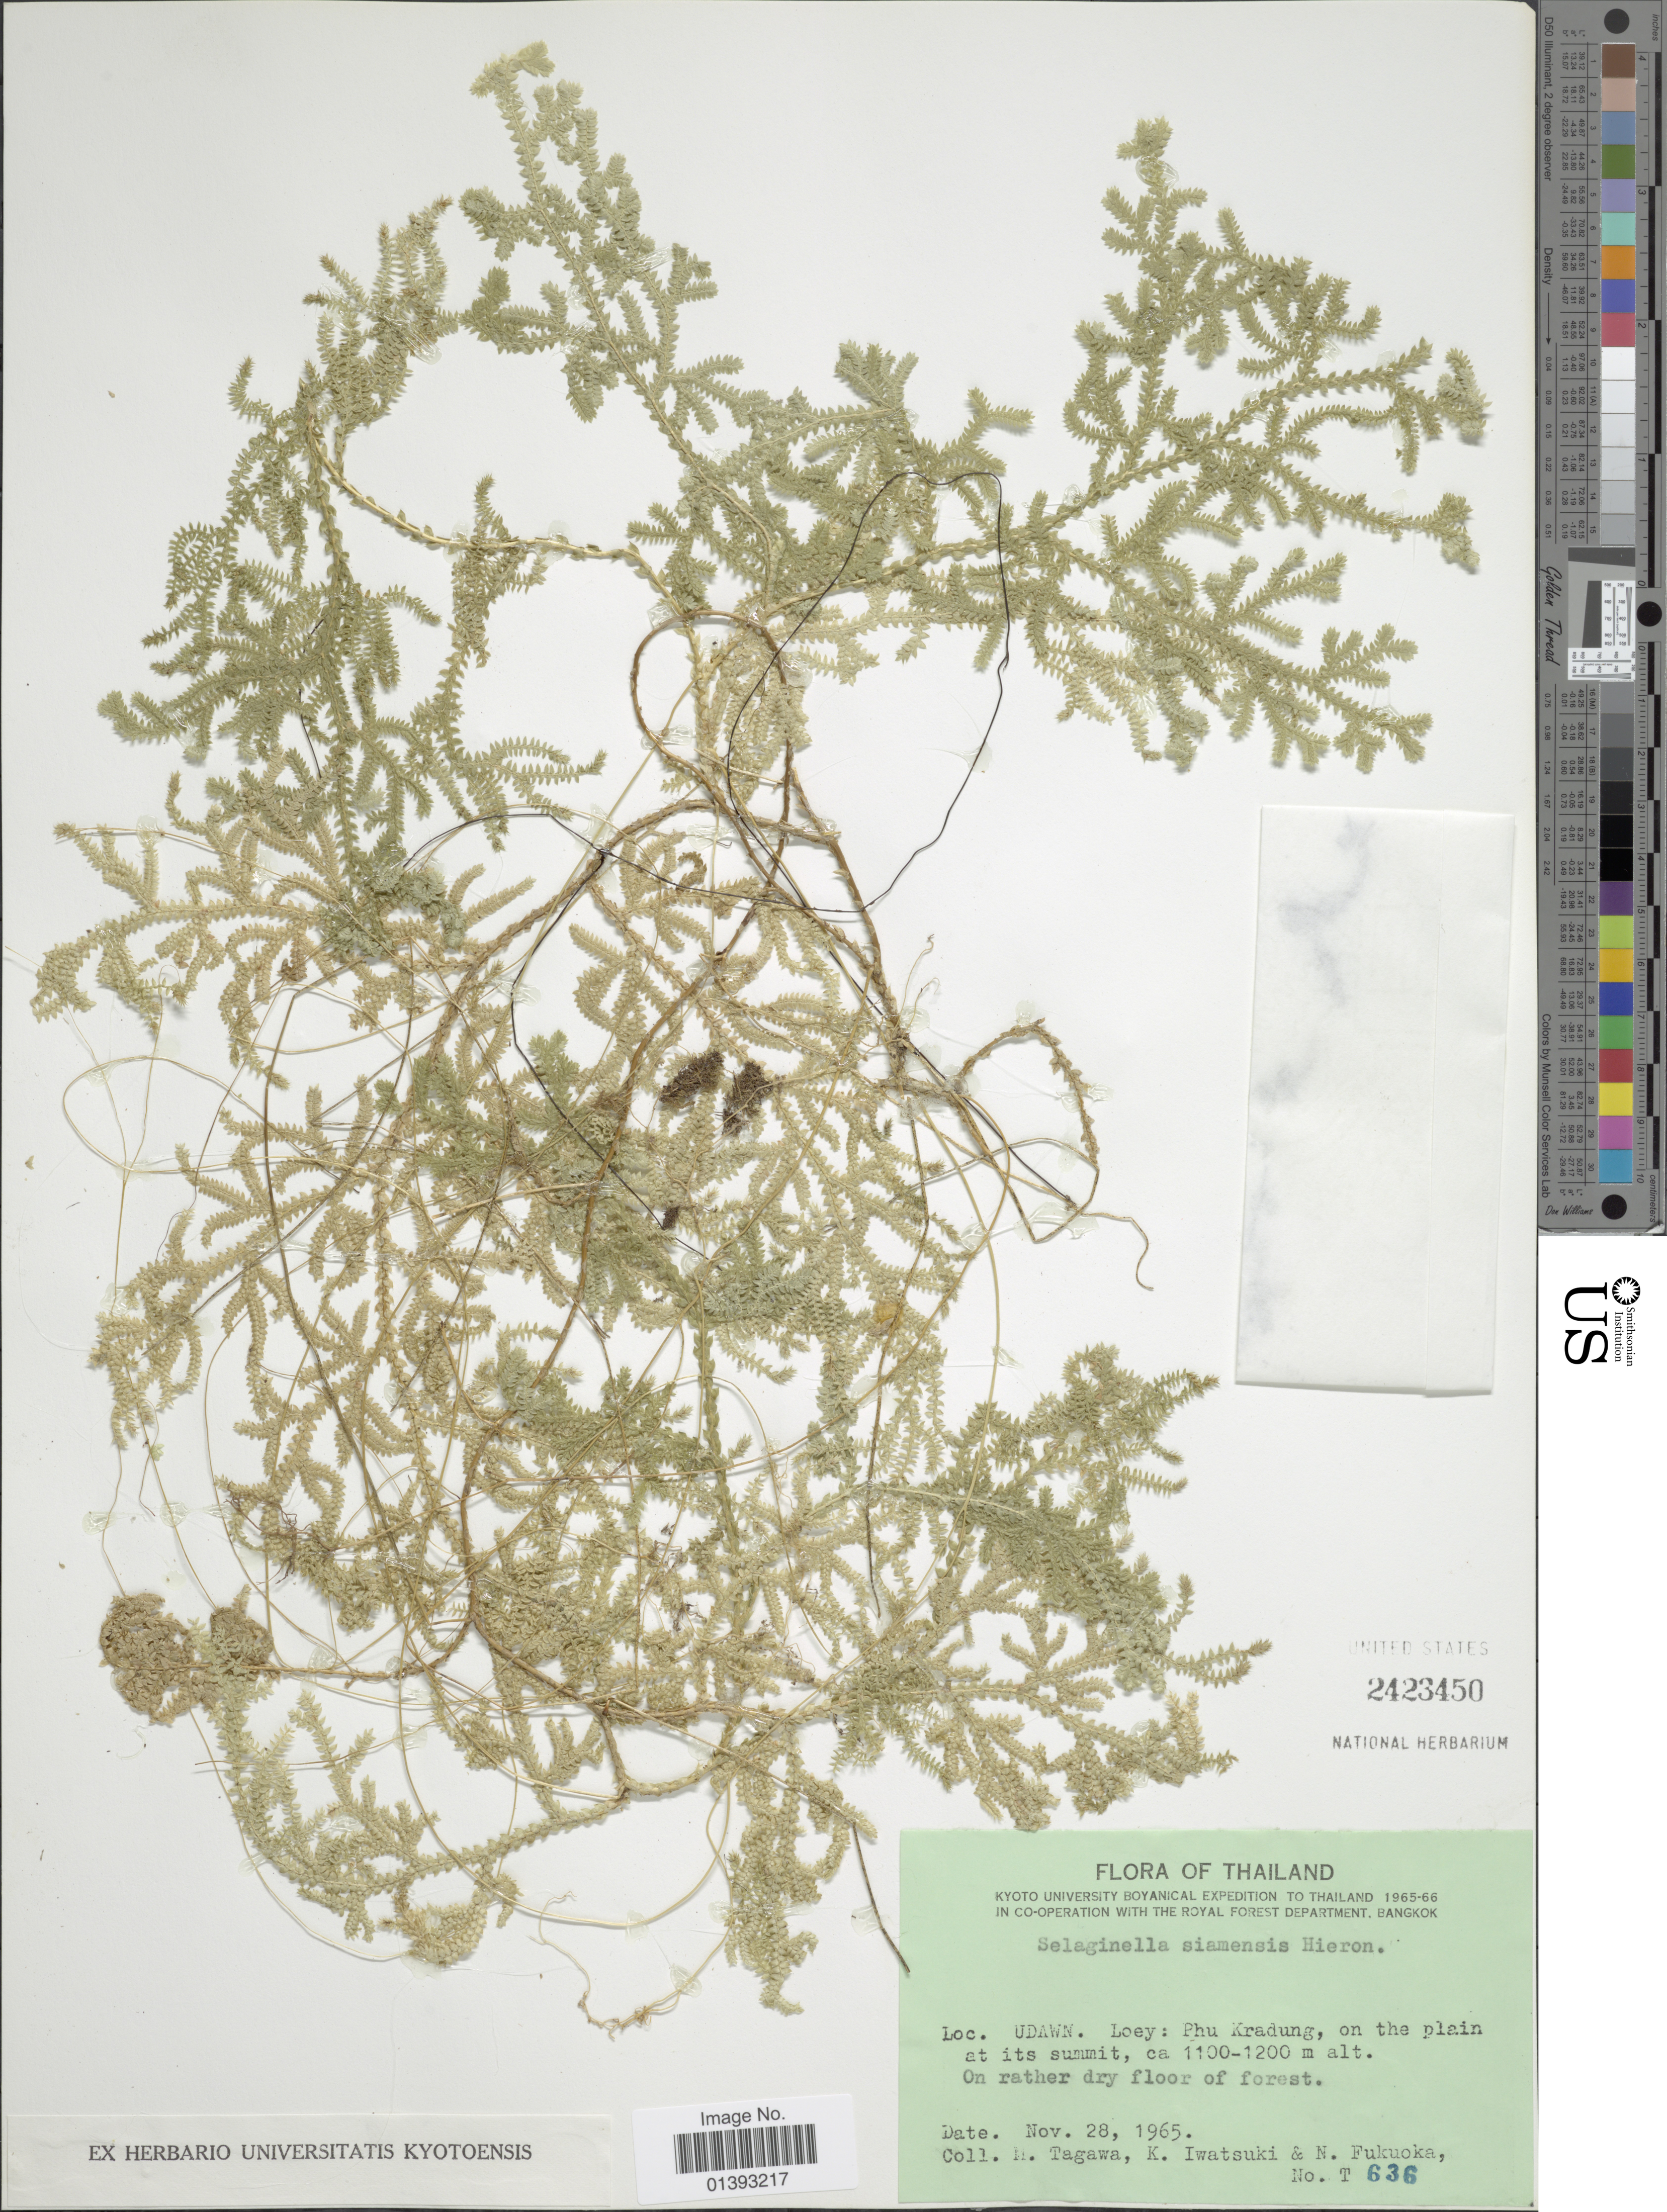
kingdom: Plantae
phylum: Tracheophyta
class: Lycopodiopsida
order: Selaginellales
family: Selaginellaceae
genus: Selaginella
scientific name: Selaginella siamensis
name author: Hieron.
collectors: M. Tagawa, K. Iwatsuki & N. Fukuoka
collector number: T636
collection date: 1965-11-28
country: Thailand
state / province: Loei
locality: Phu Kradung, on the plain at its summit, on rather dry floor of forest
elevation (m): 1100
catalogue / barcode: US 2423450